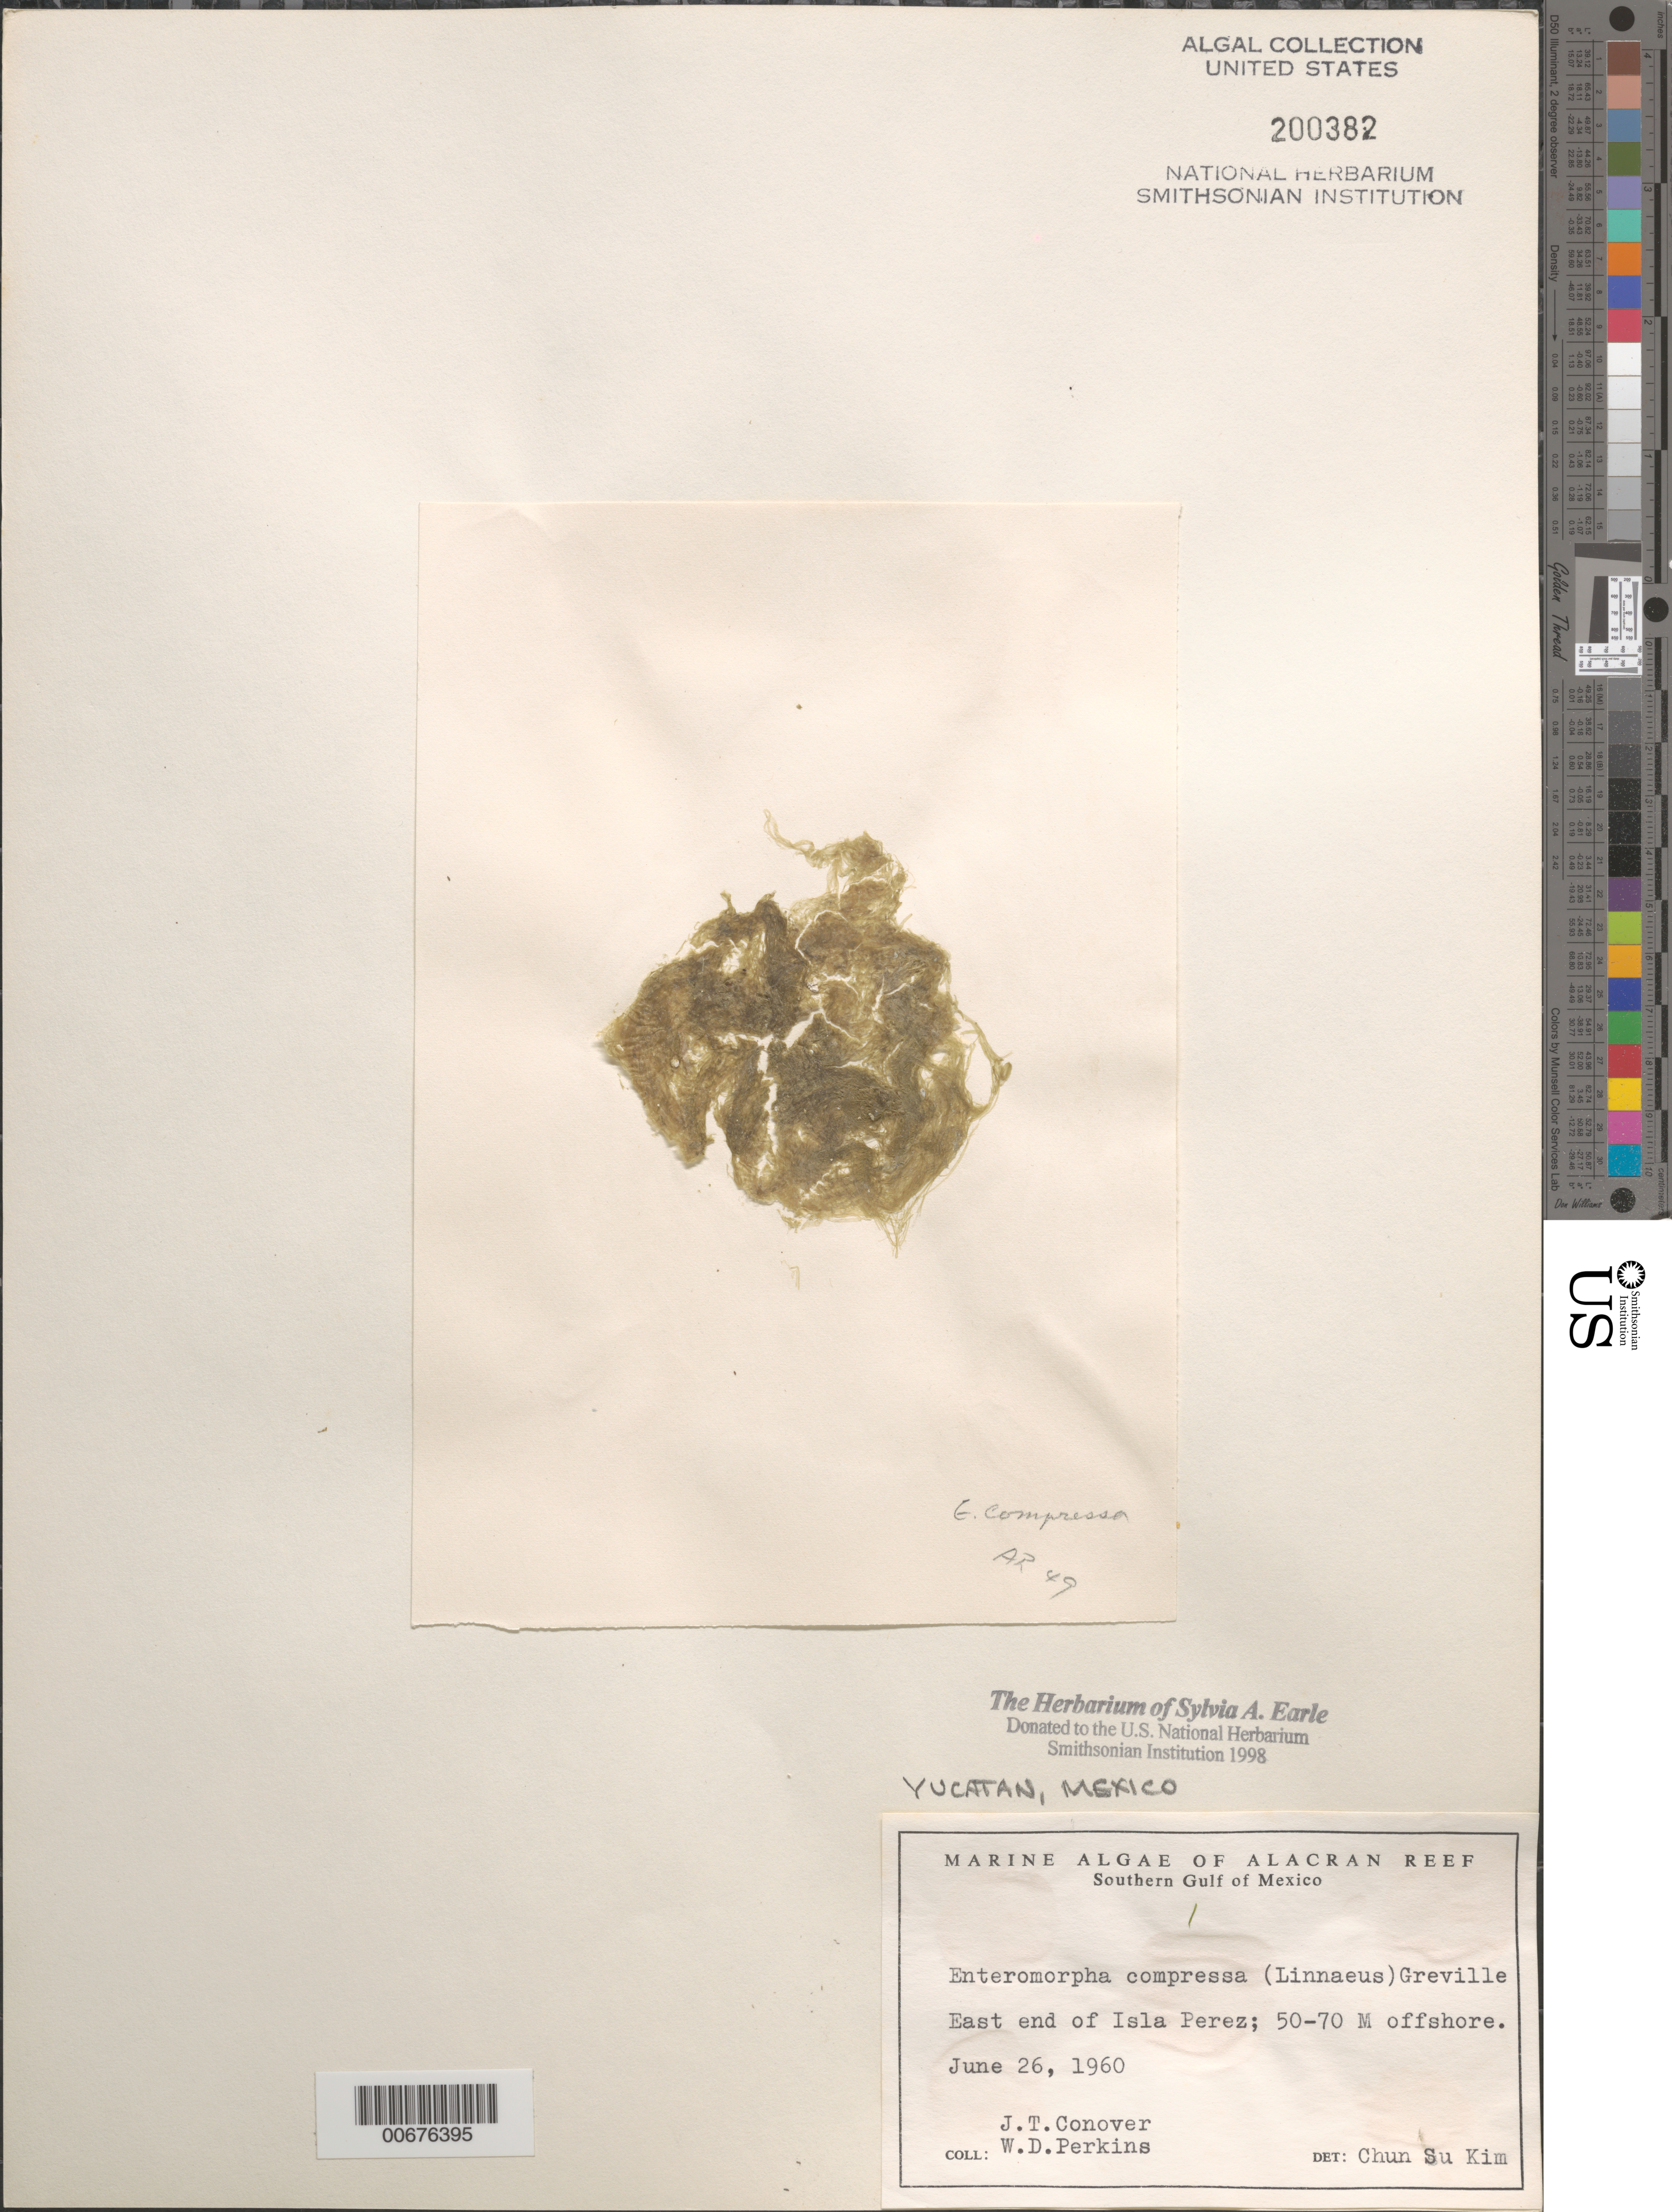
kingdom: Plantae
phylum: Chlorophyta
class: Ulvophyceae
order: Ulvales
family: Ulvaceae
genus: Ulva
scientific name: Ulva compressa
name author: L.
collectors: J. T. Conover & W. D. Perkins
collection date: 1960-06-26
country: Mexico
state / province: Yucatán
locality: Alacran Reef. Southern Gulf of Mexico. East end of Isla Perez.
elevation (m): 50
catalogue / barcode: US 200382